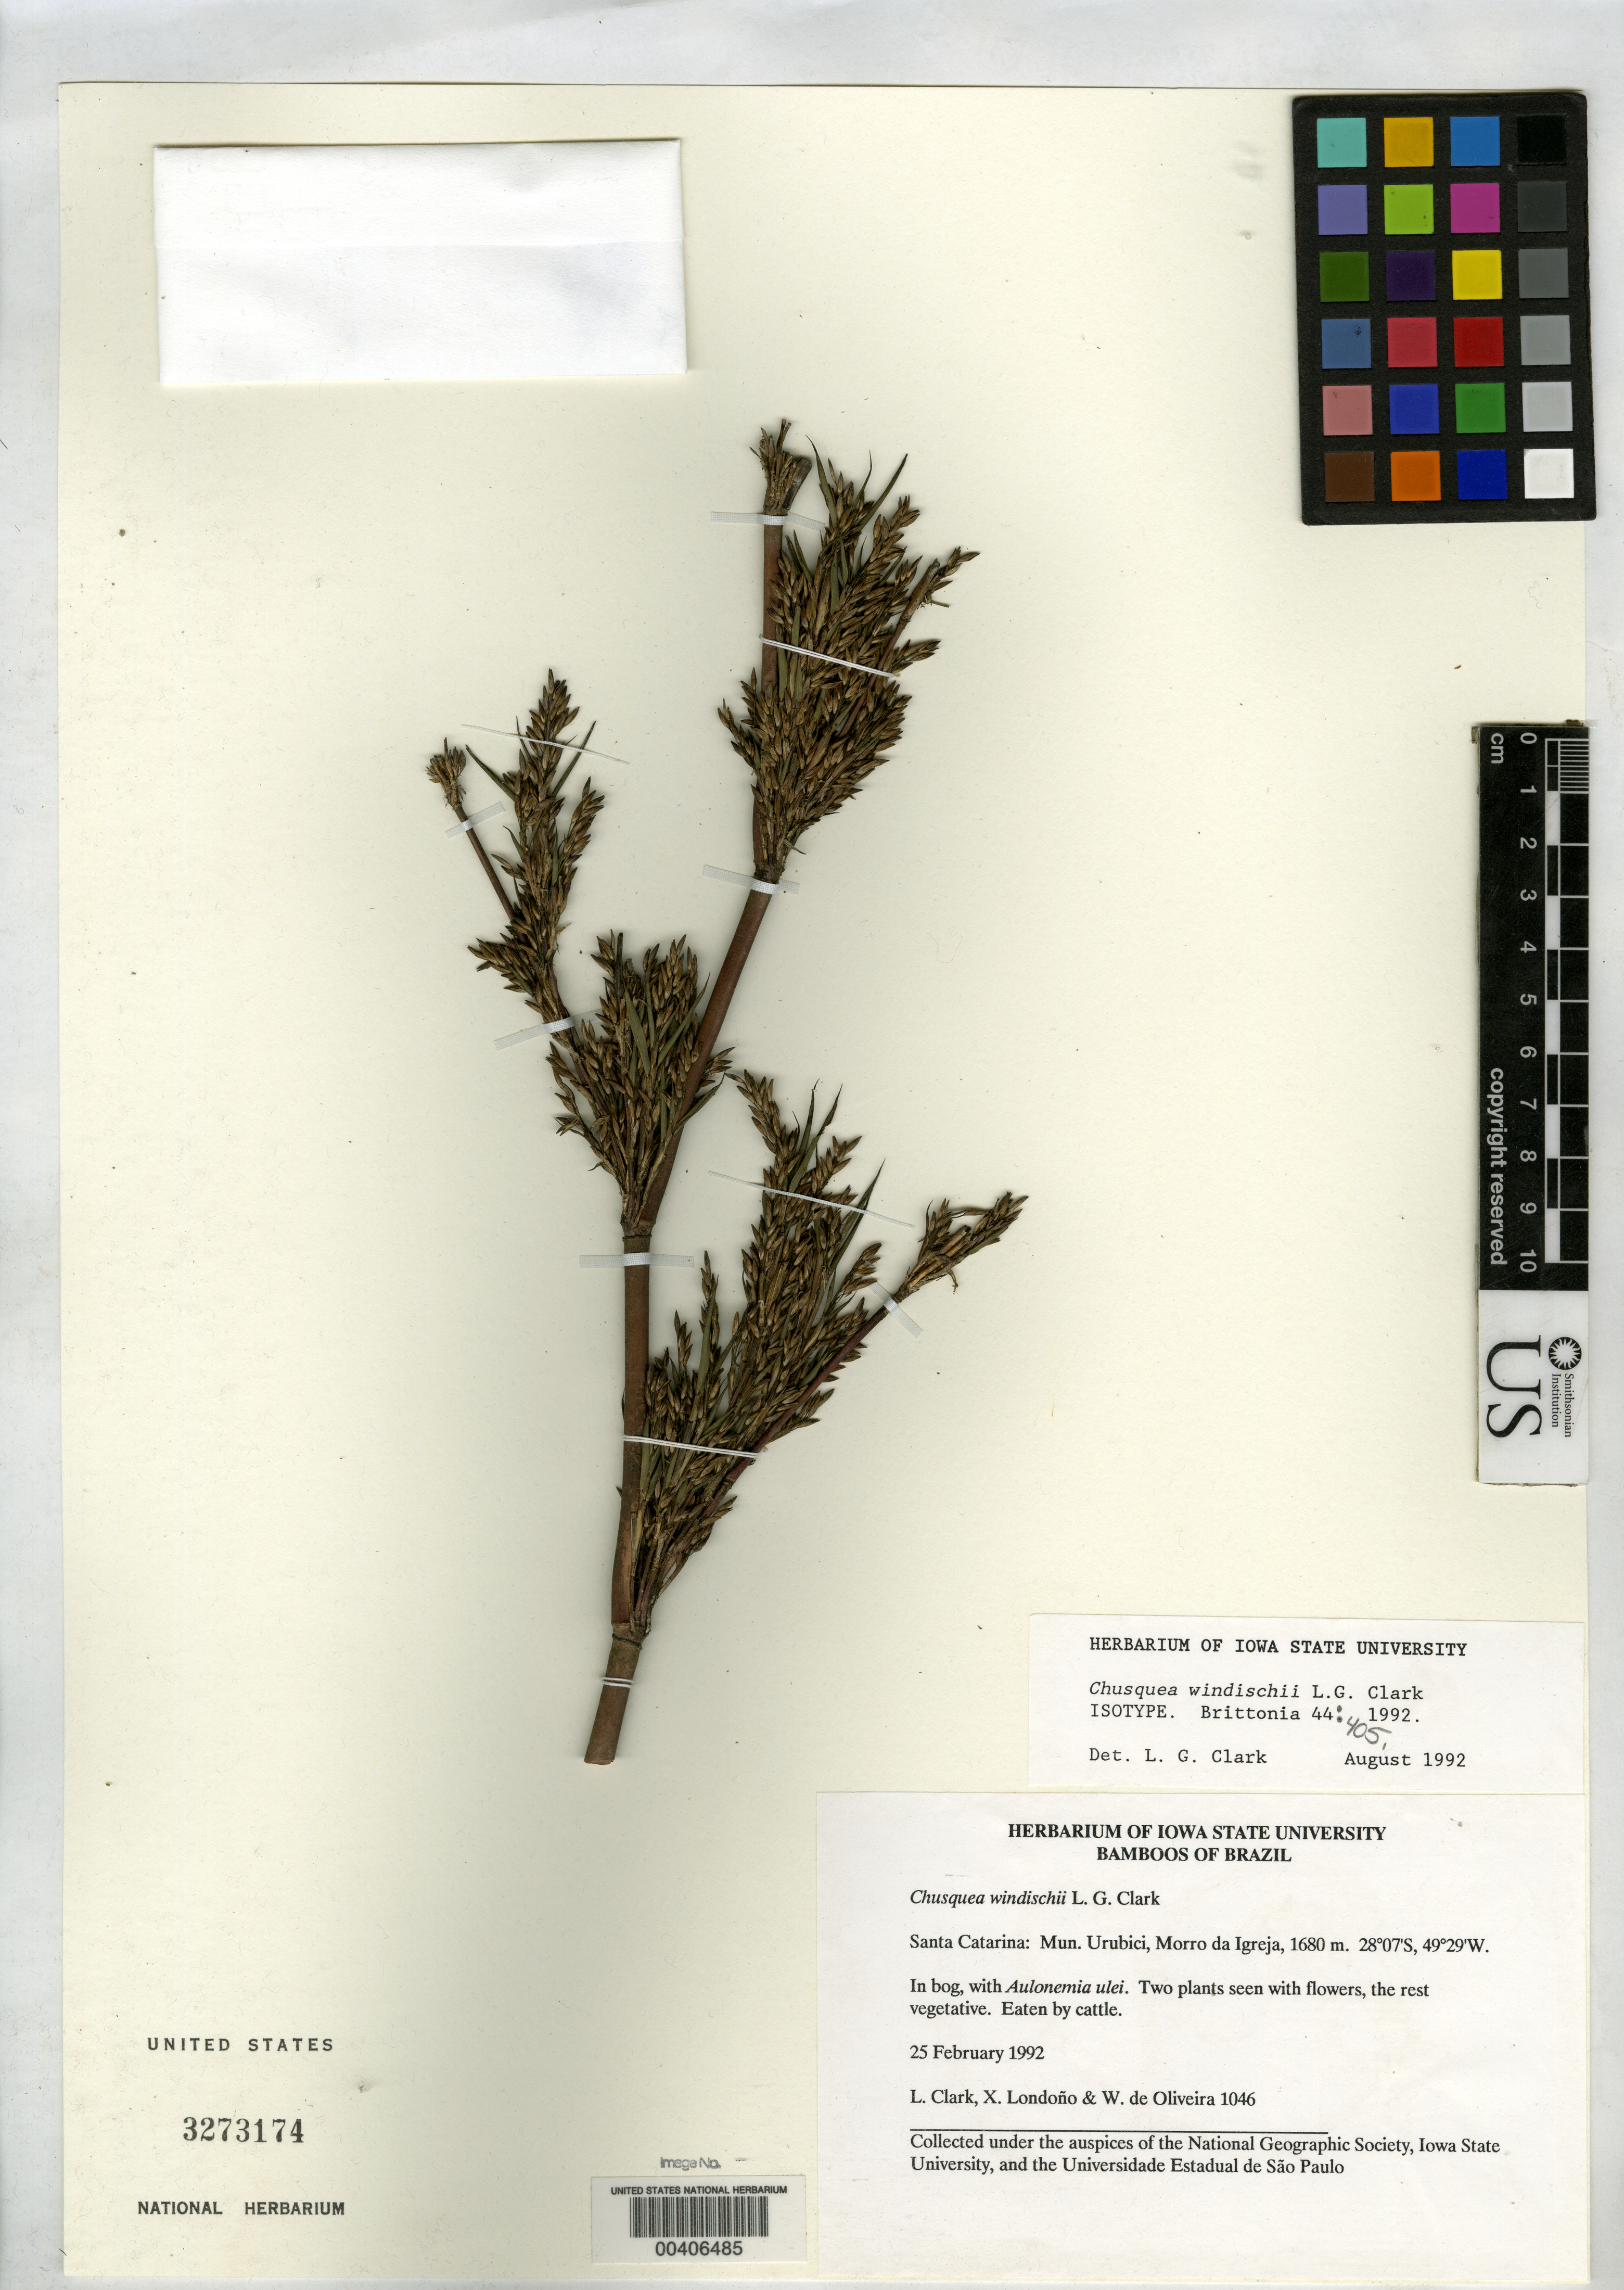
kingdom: Plantae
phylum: Tracheophyta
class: Liliopsida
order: Poales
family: Poaceae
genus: Chusquea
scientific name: Chusquea windischii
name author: L.G. Clark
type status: Isotype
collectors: L. G. Clark, X. Londoño & W. de Oliveira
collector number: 1046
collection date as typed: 25 Feb 1992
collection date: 1992-02-25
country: Brazil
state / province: Santa Catarina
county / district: Urubici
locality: Morro da Igreja.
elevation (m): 1680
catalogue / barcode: US 3273174